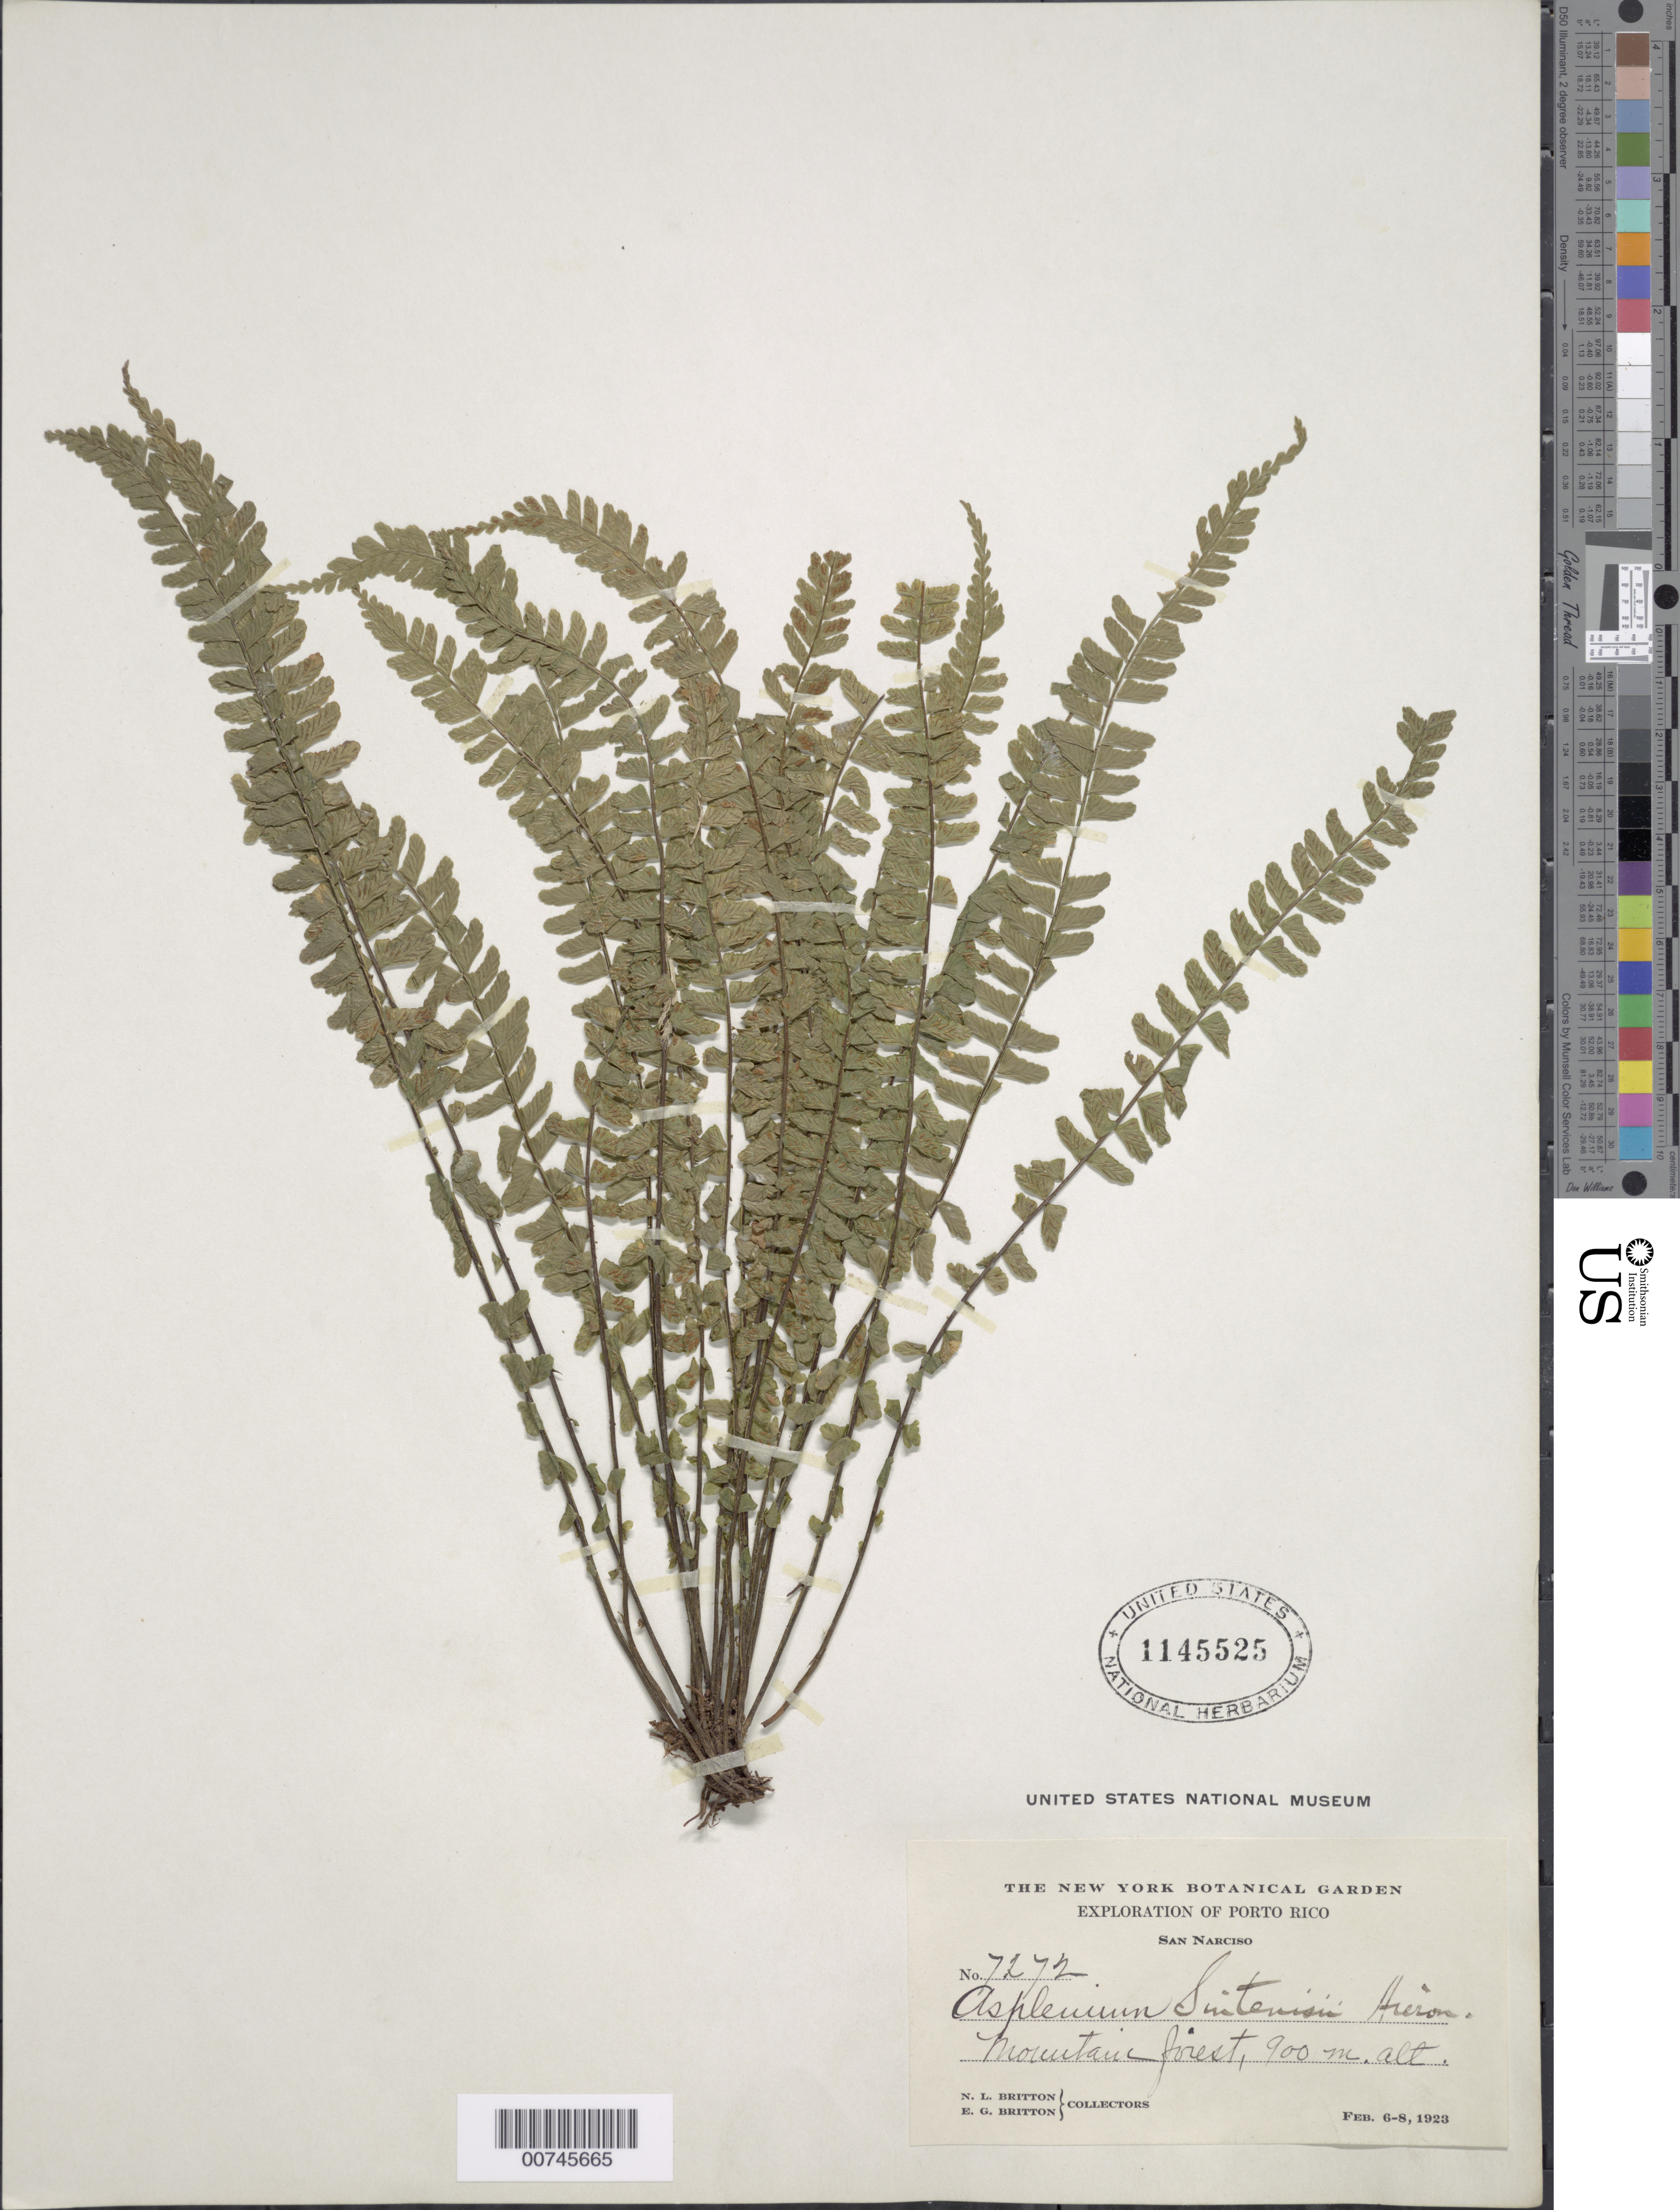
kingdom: Plantae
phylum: Tracheophyta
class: Polypodiopsida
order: Polypodiales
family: Aspleniaceae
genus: Asplenium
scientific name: Asplenium rhomboidale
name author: Desv.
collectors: N. Britton & E. G. Britton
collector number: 7272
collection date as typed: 06 Feb 1923 to 08 Feb 1923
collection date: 1923-02-06/1923-02-08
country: Puerto Rico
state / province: Jayuya (?)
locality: San Narciso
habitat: Mountain forest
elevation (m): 900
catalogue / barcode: US 1145525